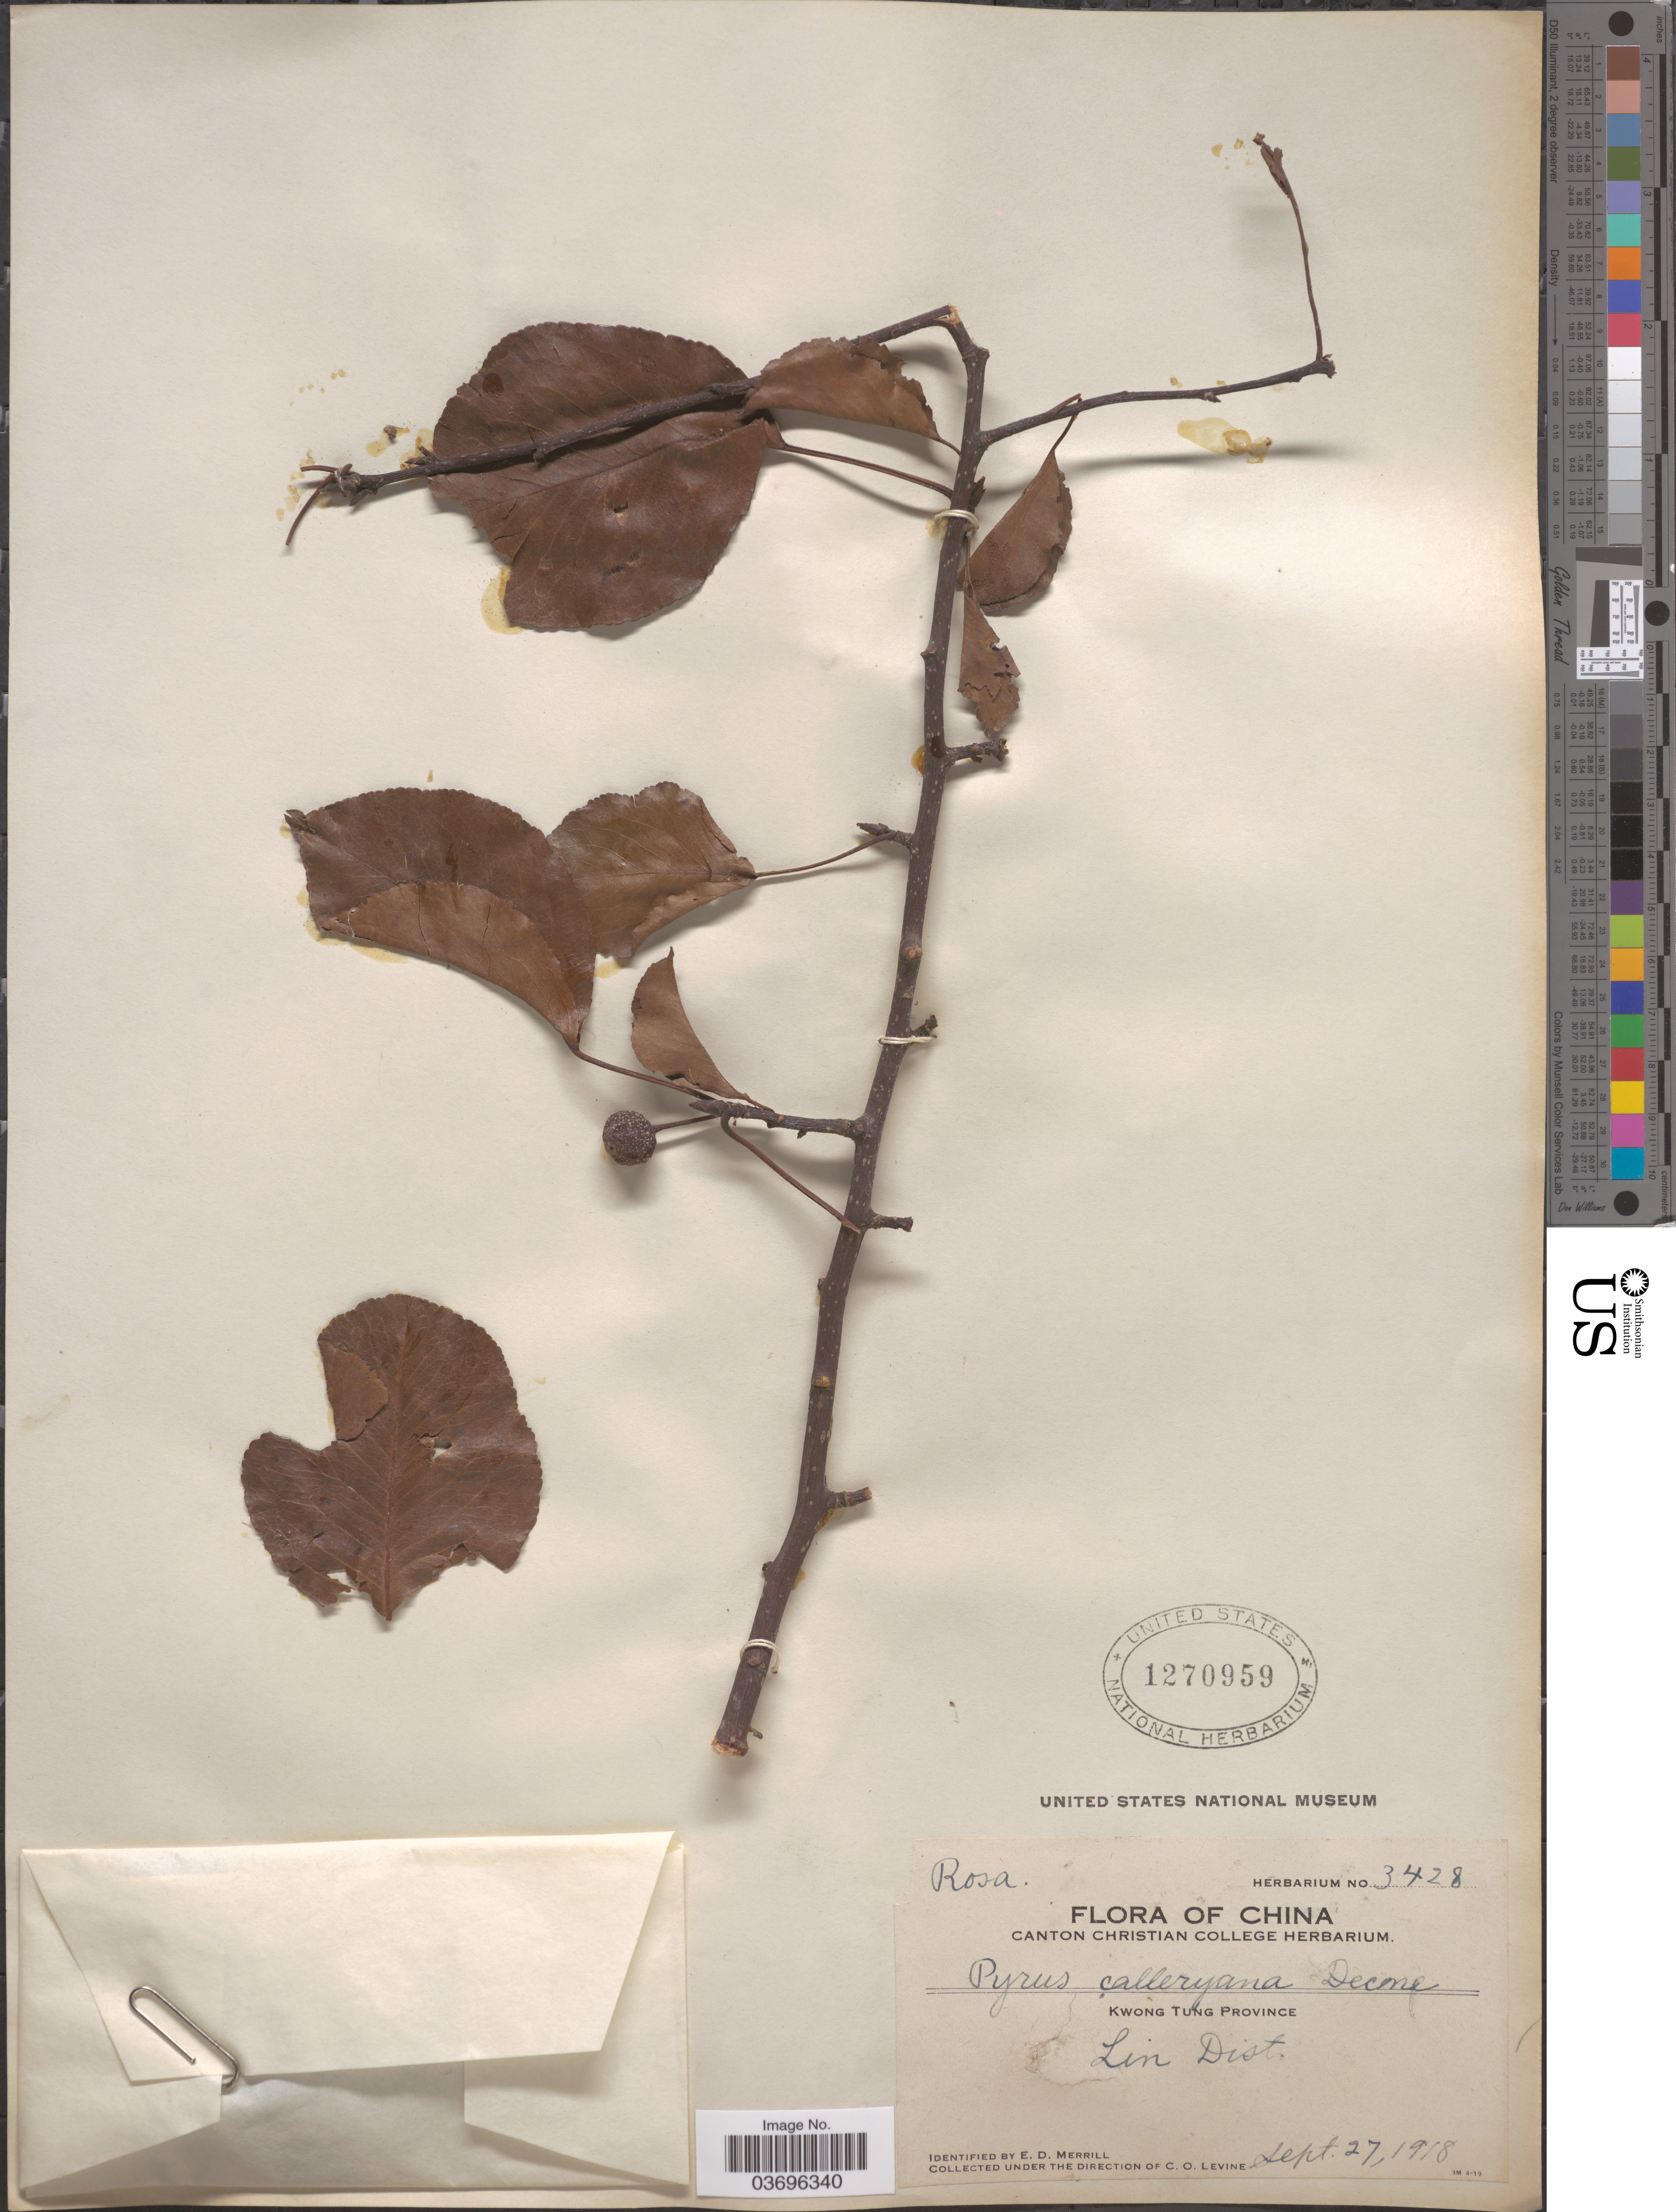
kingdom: Plantae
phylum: Tracheophyta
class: Magnoliopsida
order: Rosales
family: Rosaceae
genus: Pyrus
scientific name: Pyrus calleryana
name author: Decne.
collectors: C. O. Levine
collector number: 3428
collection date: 1918-09-27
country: China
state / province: Guangdong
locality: Kwong Tung Province. Lin Dist.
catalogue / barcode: US 1270959